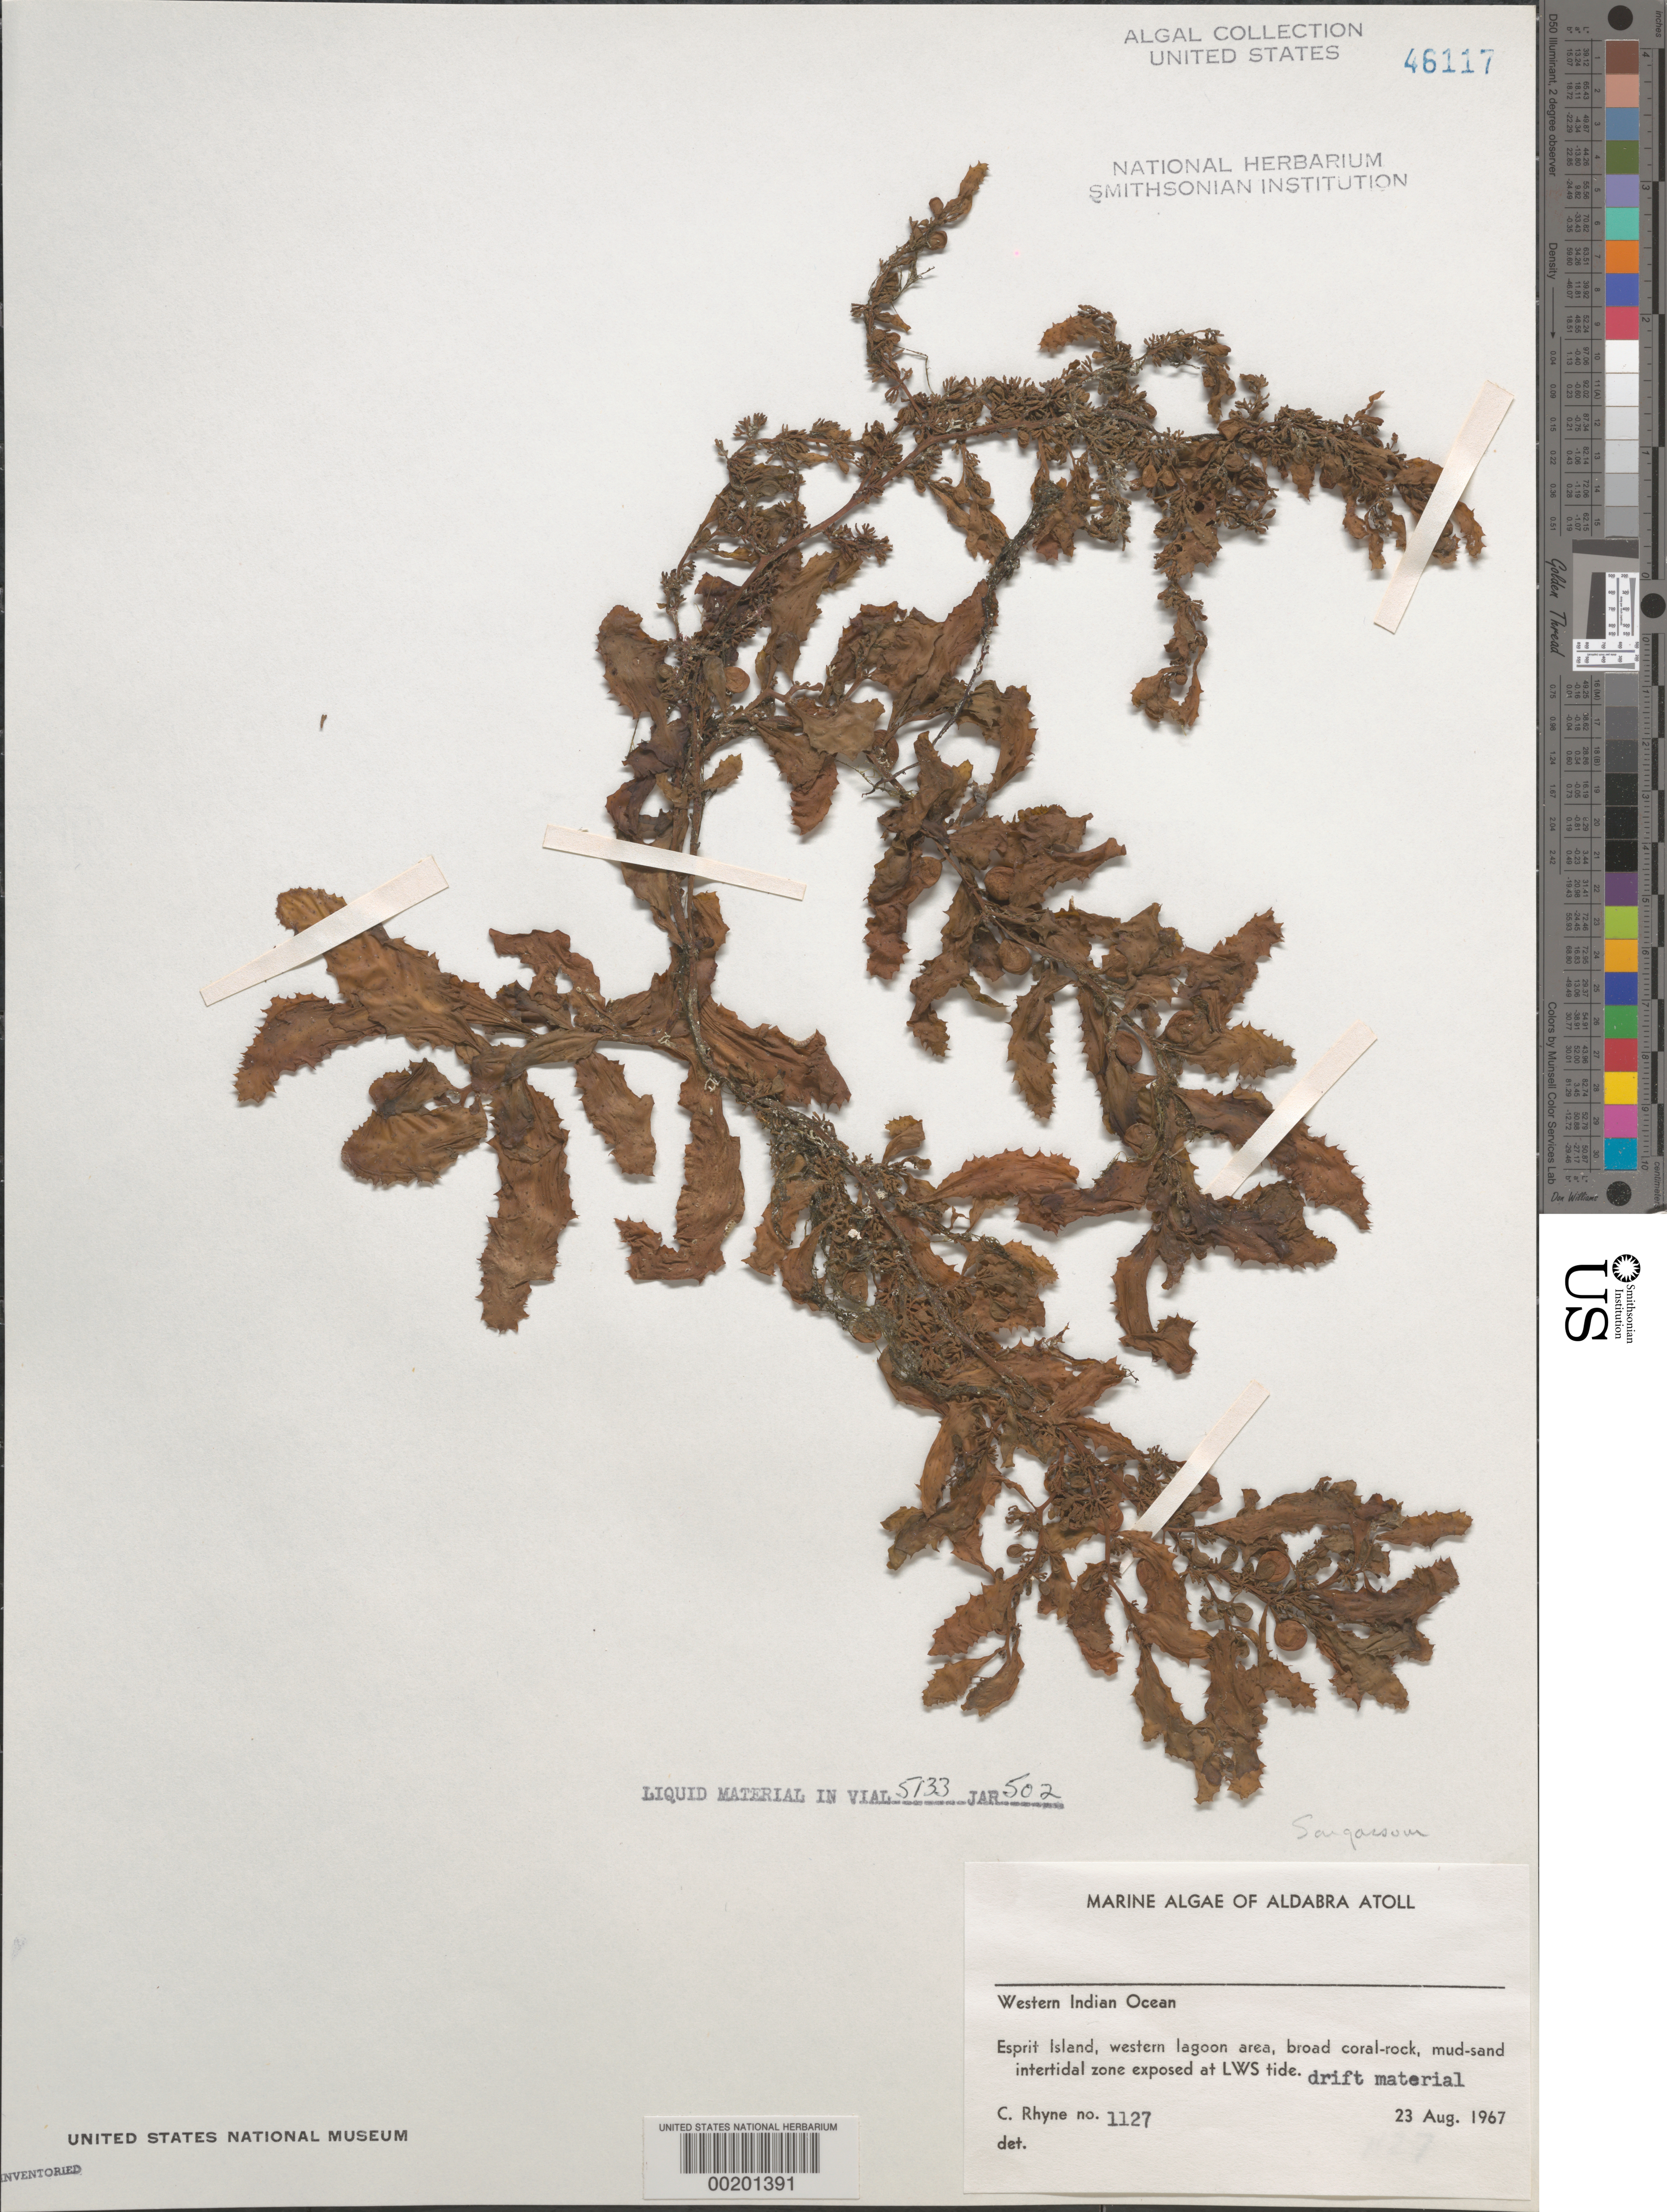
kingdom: Chromista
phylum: Ochrophyta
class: Phaeophyceae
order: Fucales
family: Sargassaceae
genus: Sargassum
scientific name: Sargassum sp.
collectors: C. Rhyne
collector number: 1127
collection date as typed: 23 Aug 1967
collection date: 1967-08-23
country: Seychelles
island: Aldabra Atoll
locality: Ile Esprit, Western lagoon area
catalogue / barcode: US 46117